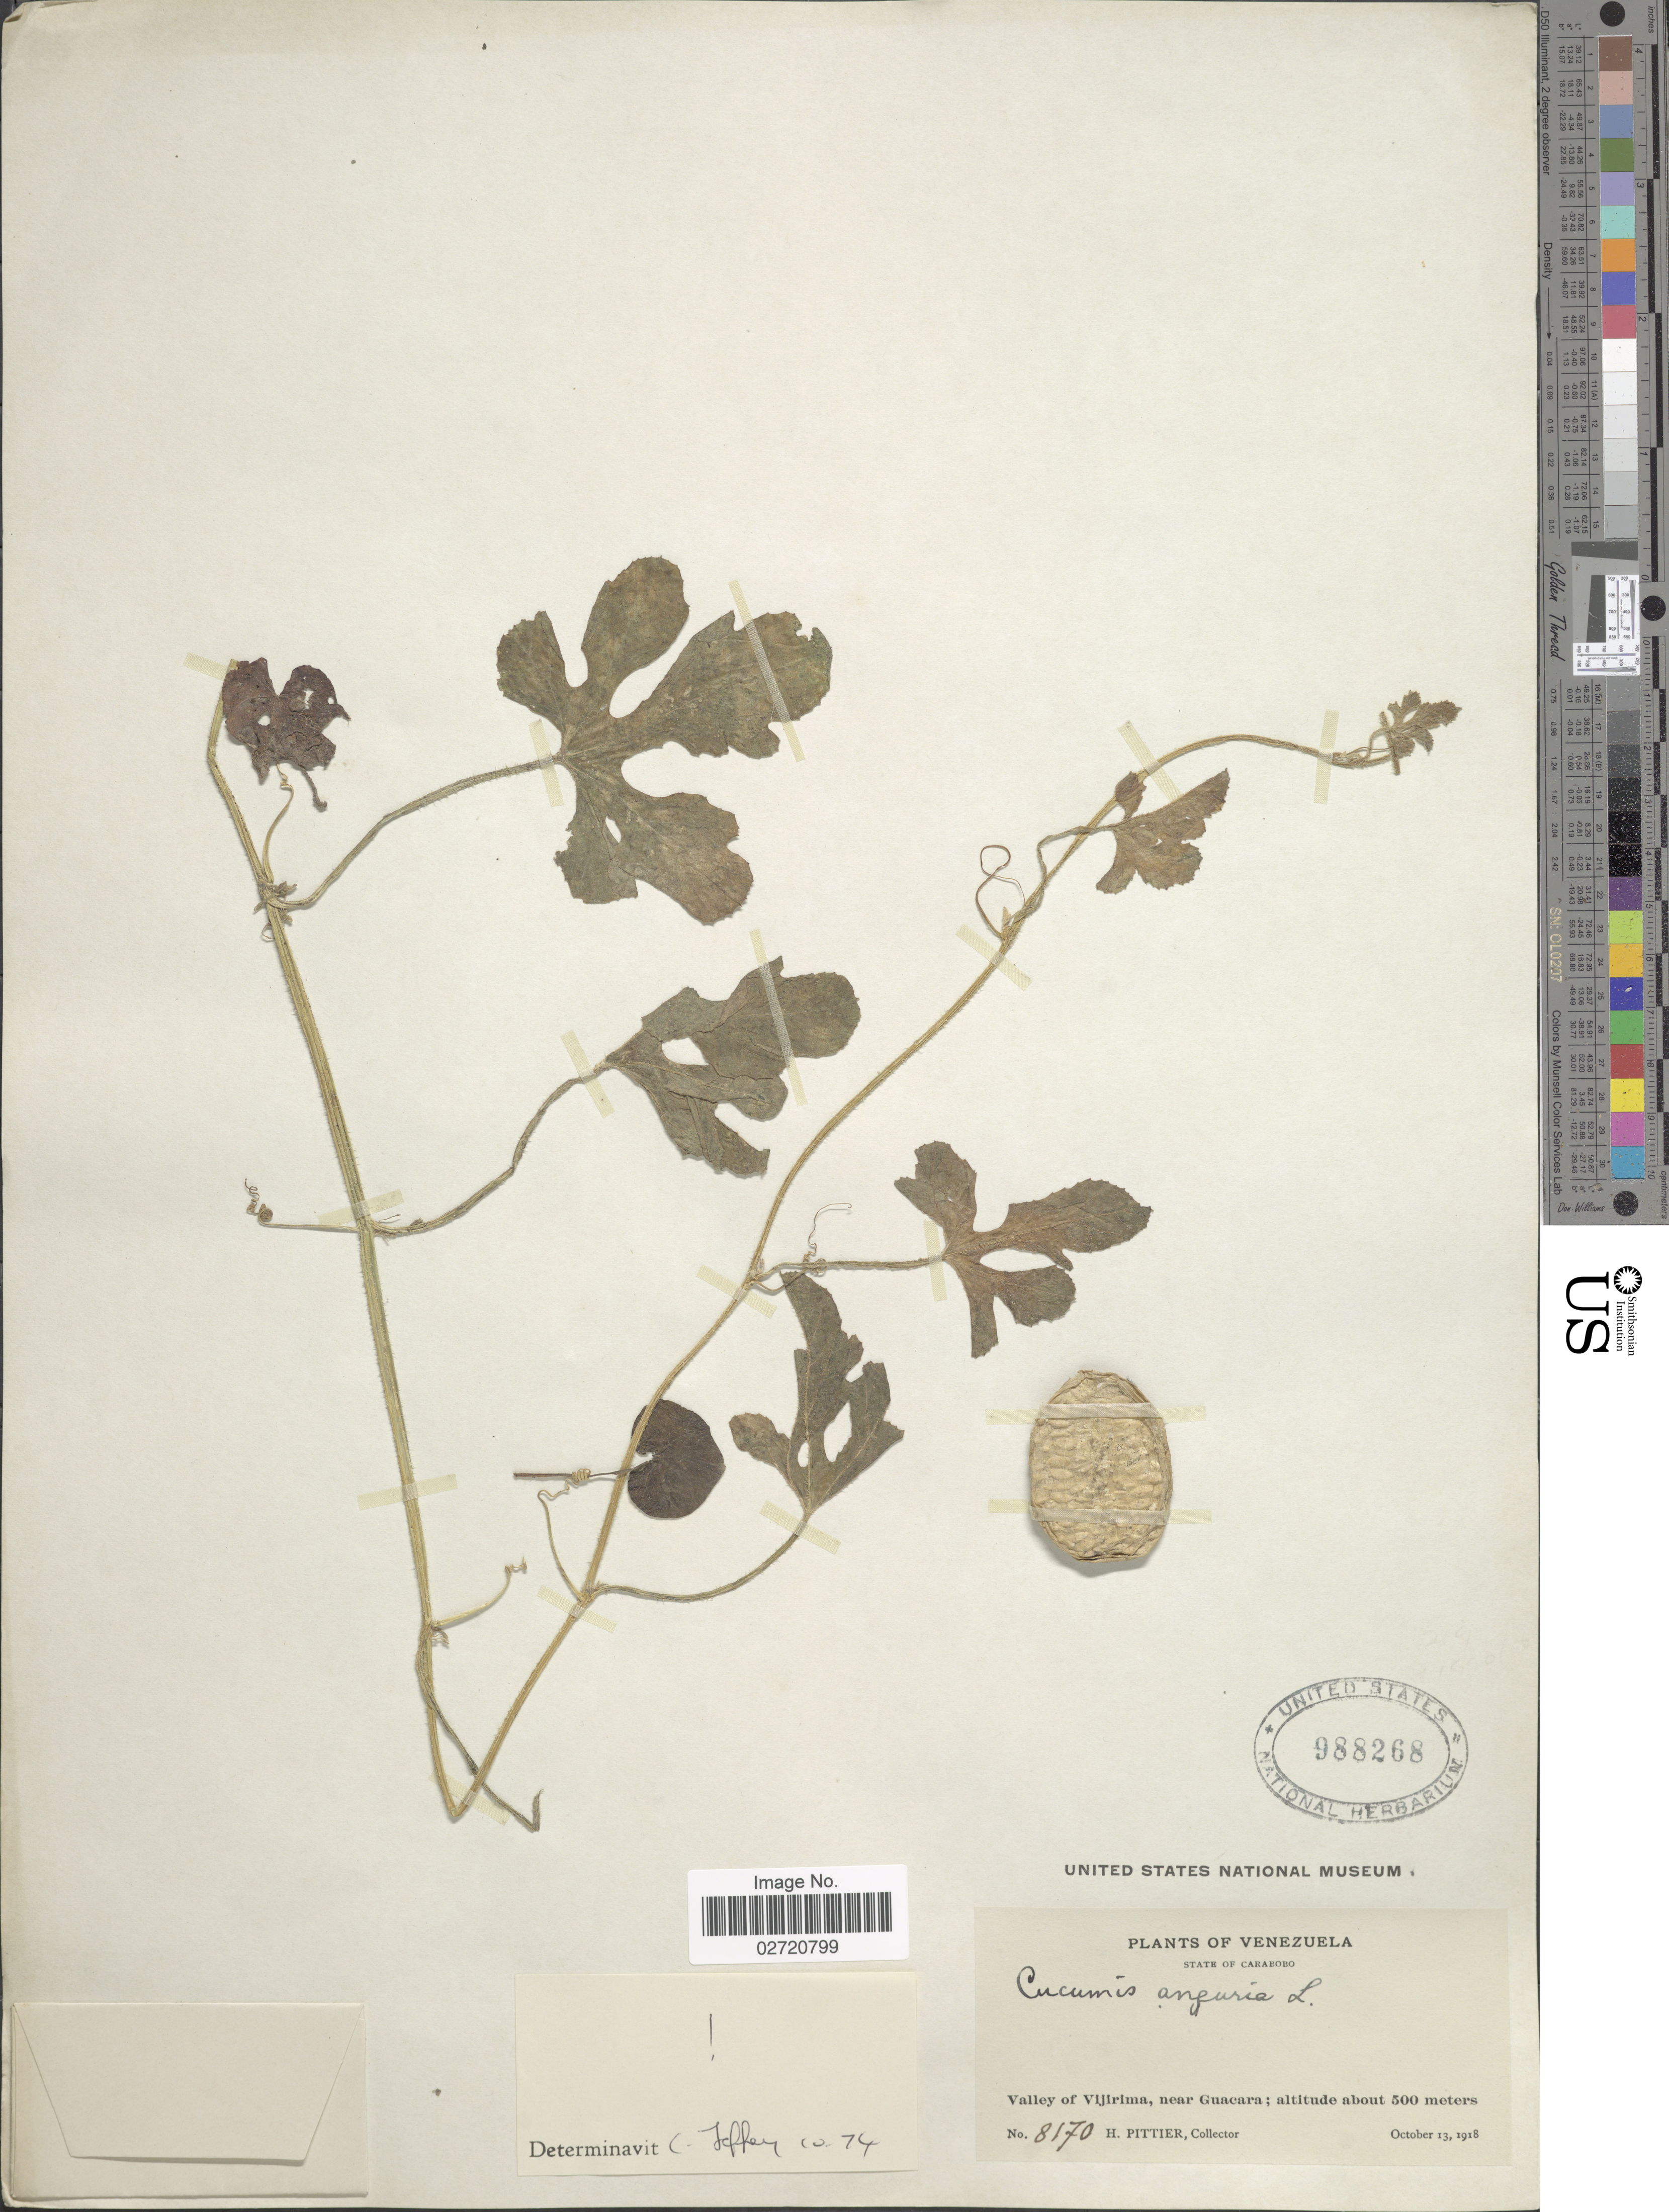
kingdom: Plantae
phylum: Tracheophyta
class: Magnoliopsida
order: Cucurbitales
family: Cucurbitaceae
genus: Cucumis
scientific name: Cucumis anguria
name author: L.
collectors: H. F. Pittier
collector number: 8170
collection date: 1918-10-13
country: Venezuela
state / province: Carabobo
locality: Valley of Vijirima, near Guacara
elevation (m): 500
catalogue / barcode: US 988268